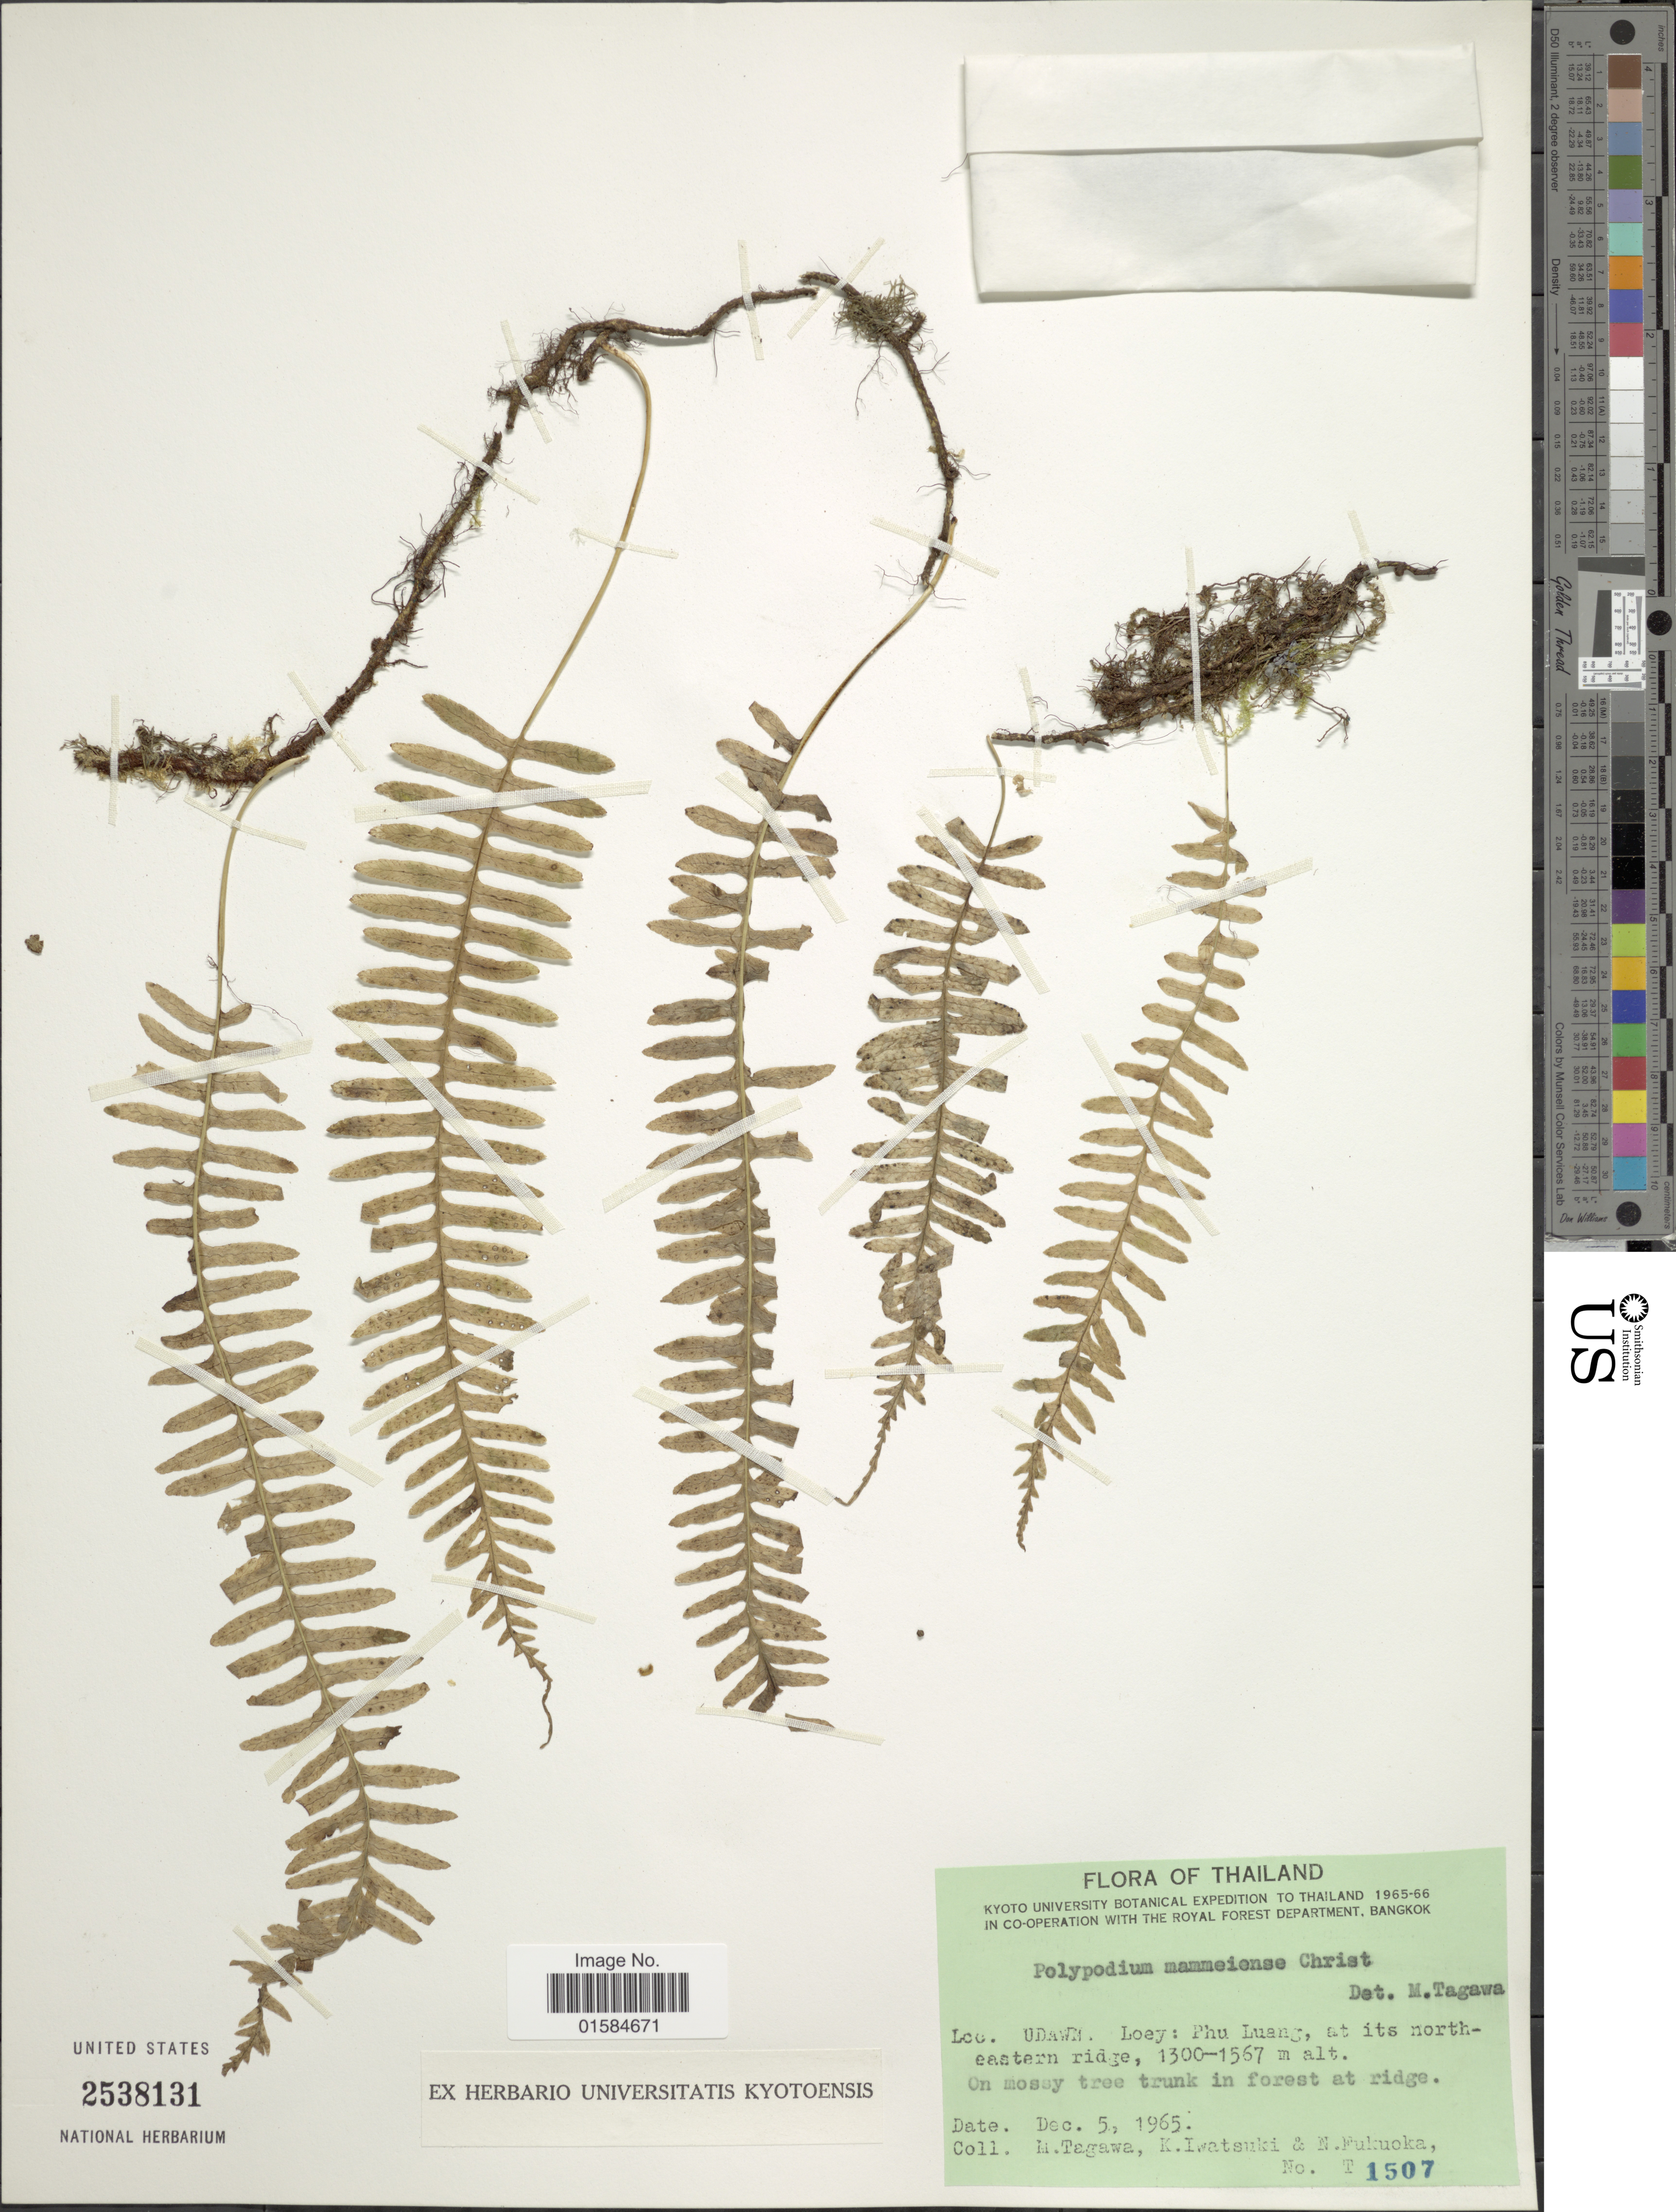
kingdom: Plantae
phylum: Tracheophyta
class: Polypodiopsida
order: Polypodiales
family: Polypodiaceae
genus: Goniophlebium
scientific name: Goniophlebium manmeiense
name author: (Christ) Rödl-Linder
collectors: M. Tagawa, K. Iwatsuki & N. Fukuoka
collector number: T1507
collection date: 1965-12-05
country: Thailand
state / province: Loei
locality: Udawn, Loey: Phu Luang, at its northeastern ridge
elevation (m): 1300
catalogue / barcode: US 2538131